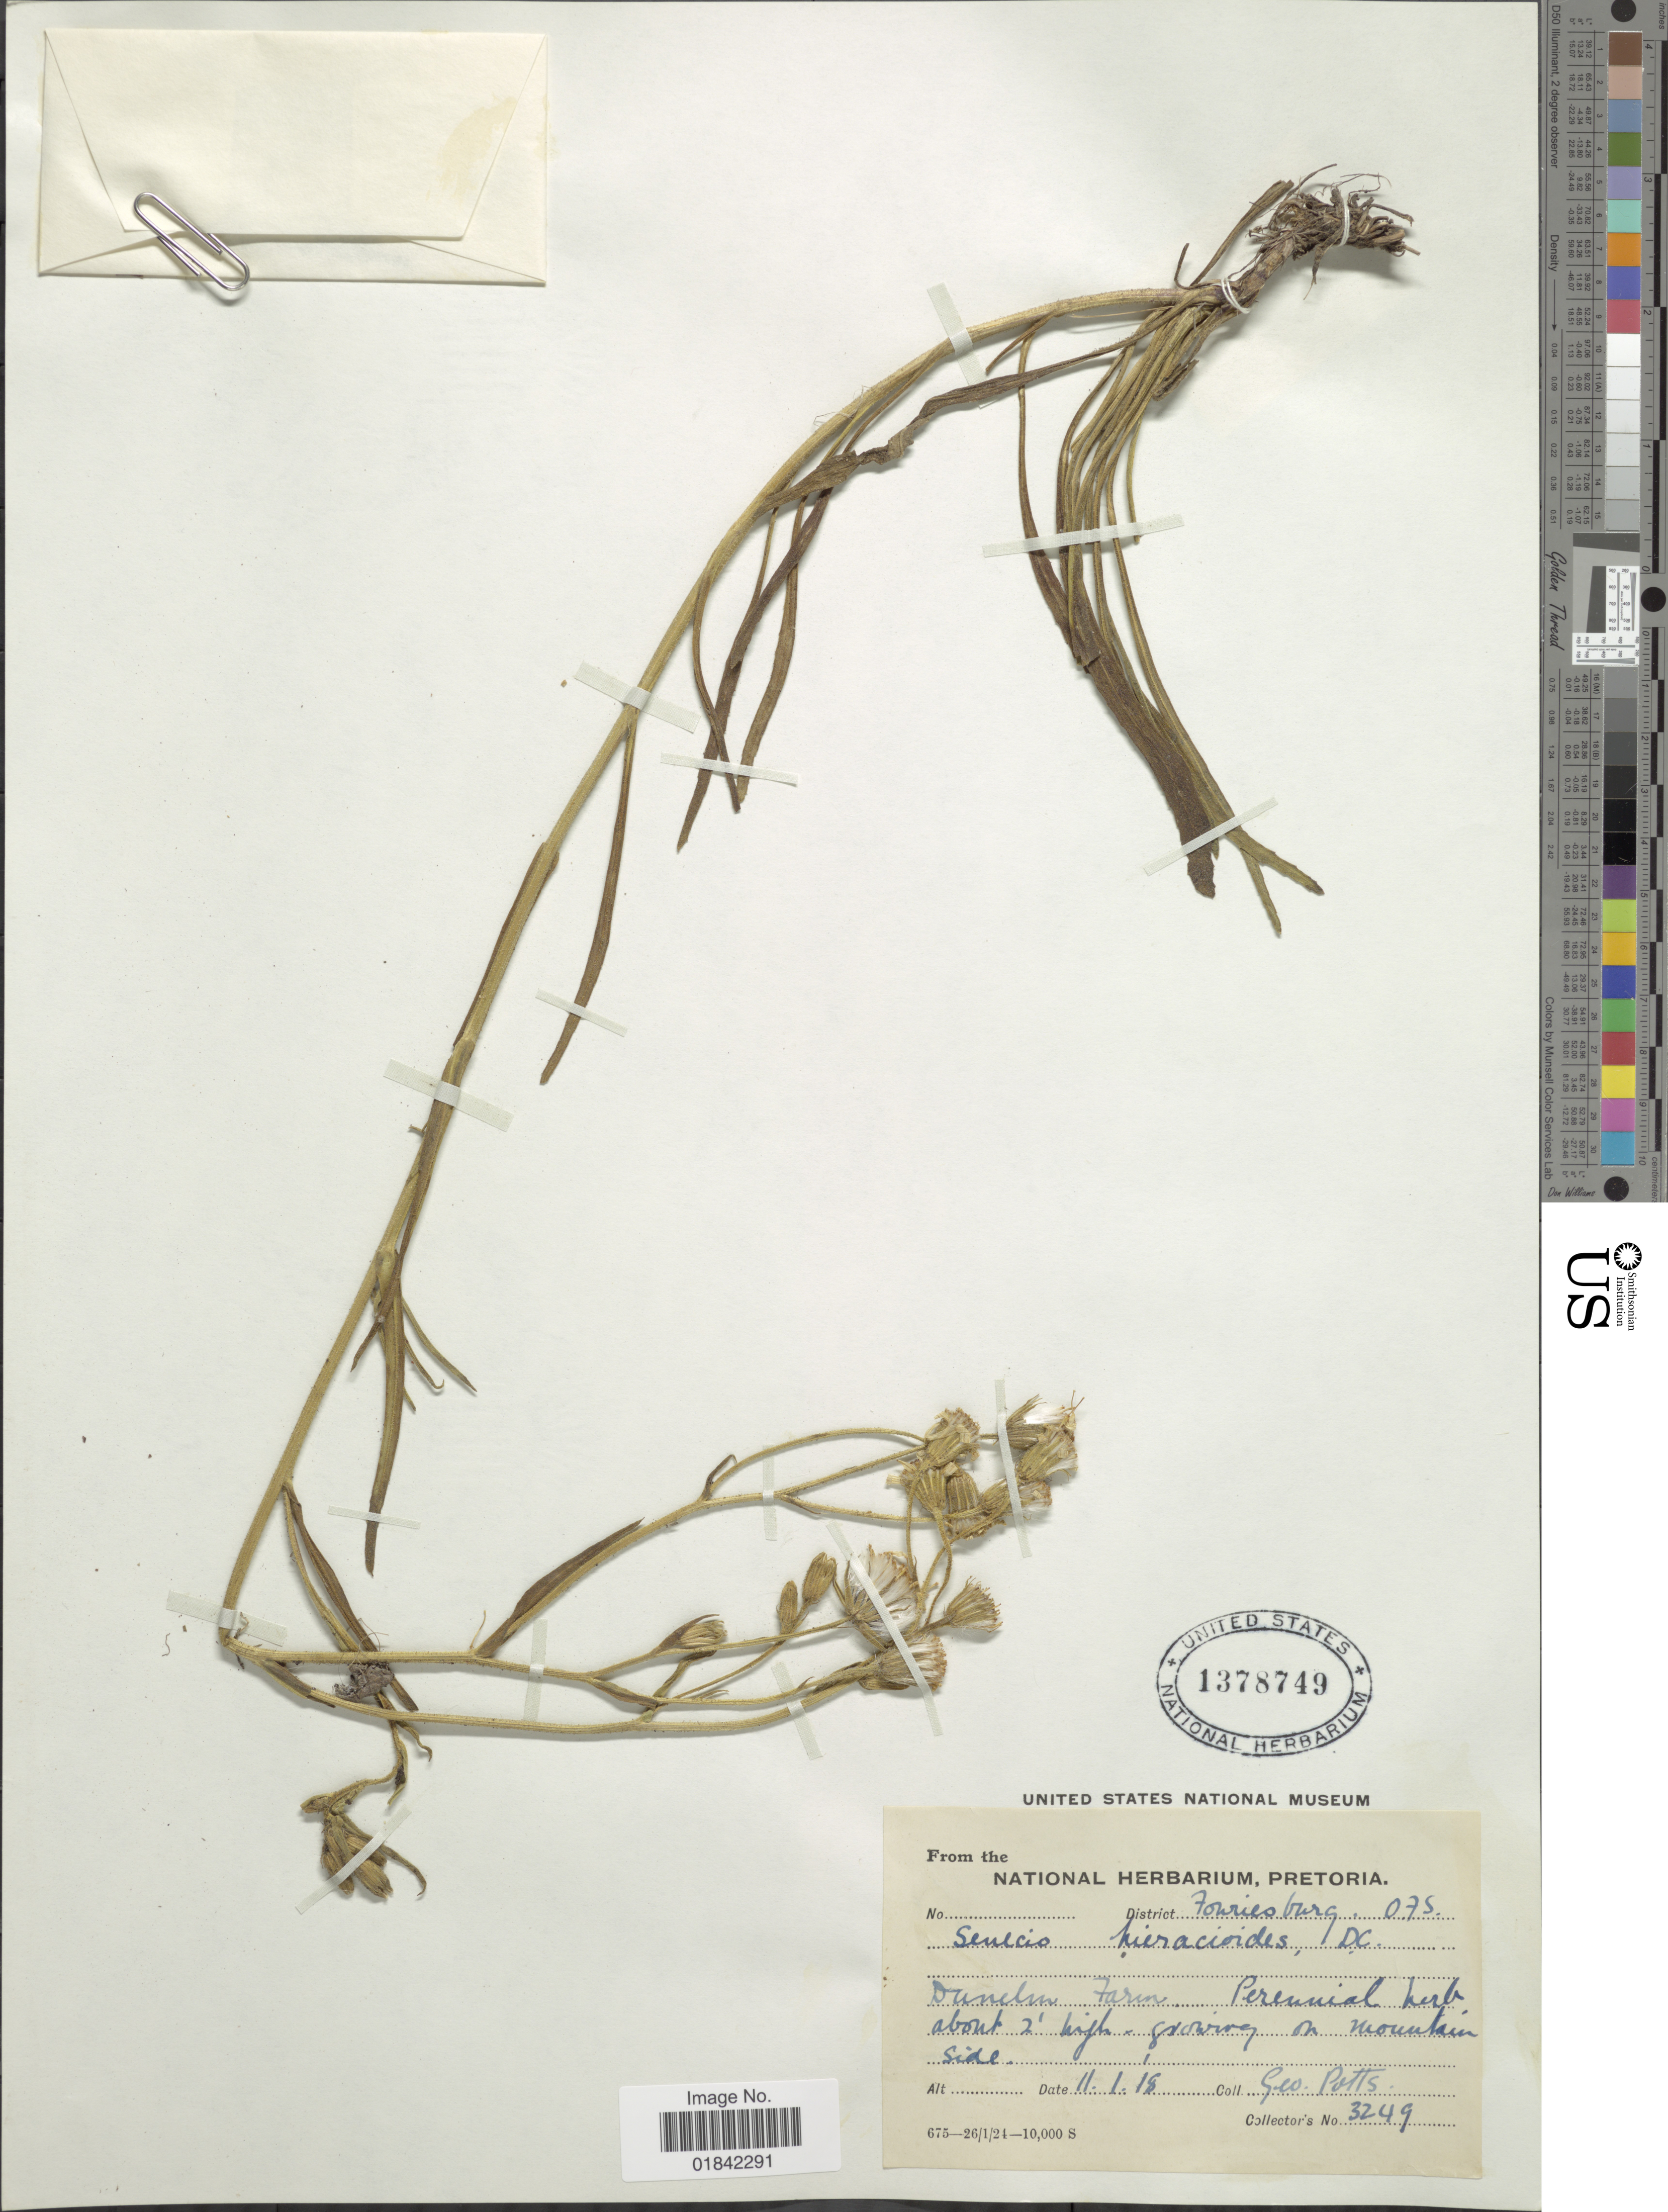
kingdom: Plantae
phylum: Tracheophyta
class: Magnoliopsida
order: Asterales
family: Asteraceae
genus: Senecio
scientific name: Senecio hieracioides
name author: DC.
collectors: G. Potts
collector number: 3249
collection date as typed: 18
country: South Africa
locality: Fowriesburg, OFS, growing on mountain side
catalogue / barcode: US 1378749